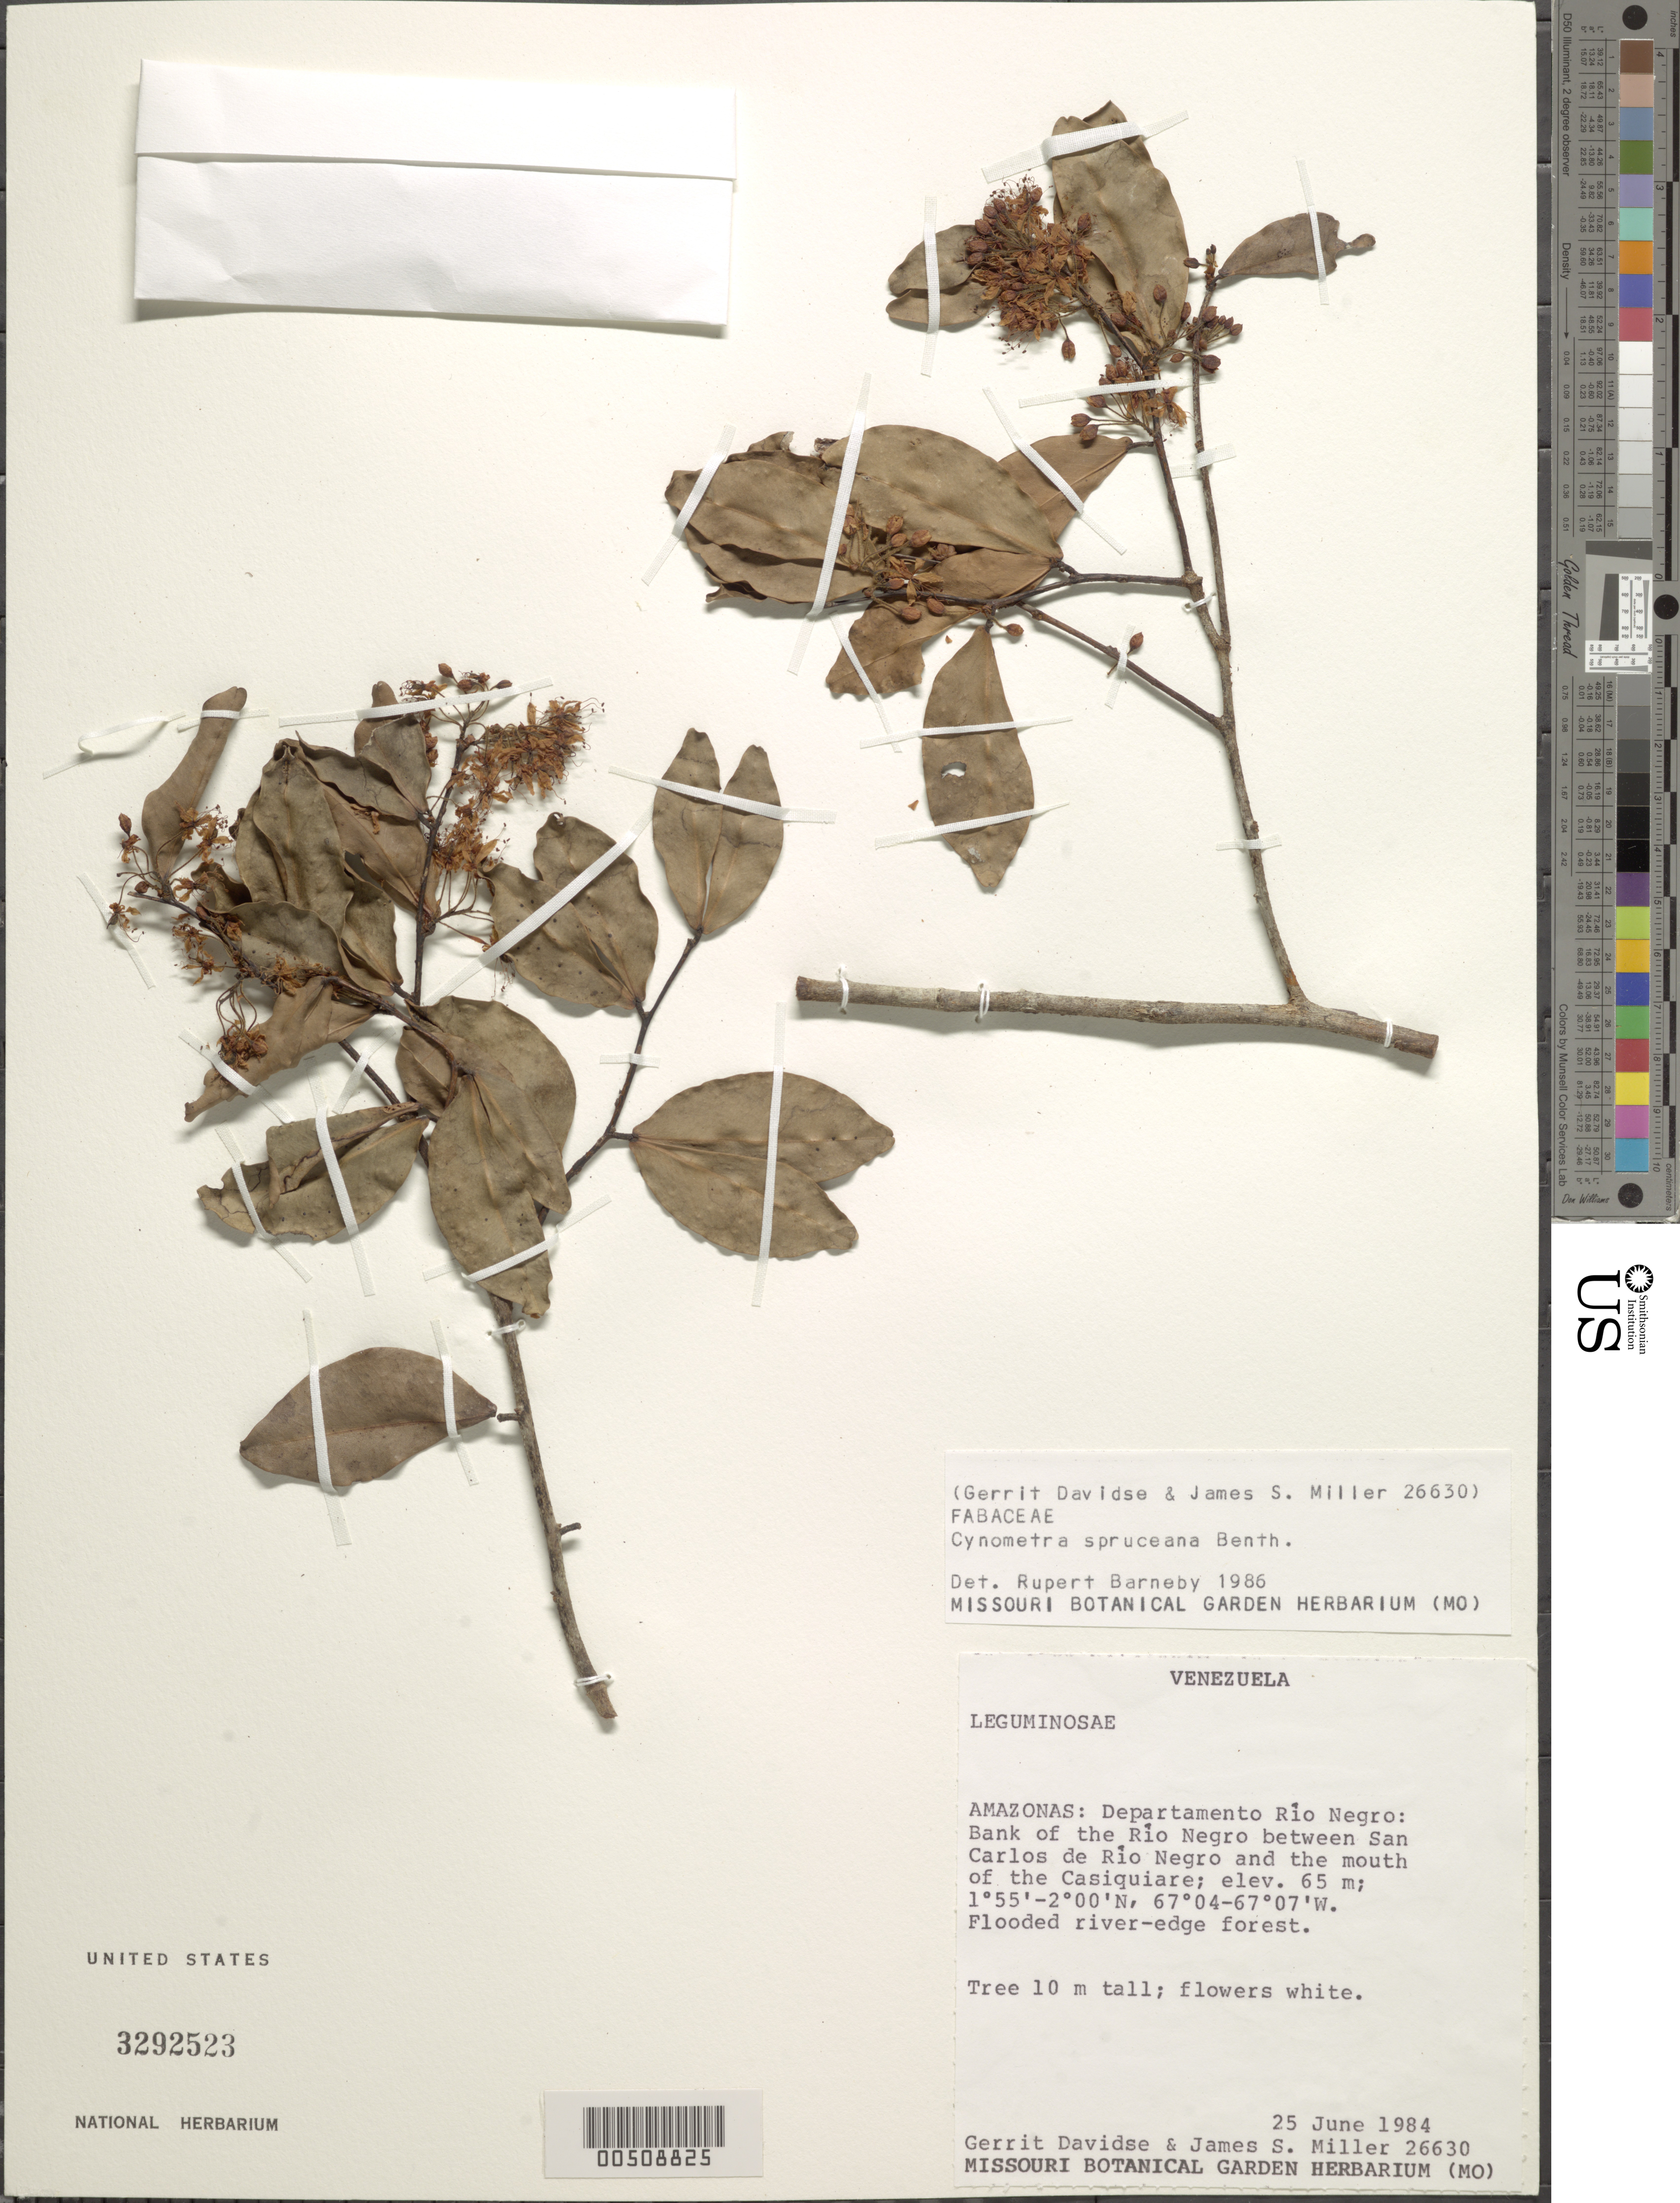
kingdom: Plantae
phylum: Tracheophyta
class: Magnoliopsida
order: Fabales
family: Fabaceae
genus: Cynometra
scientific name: Cynometra spruceana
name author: Benth. in Mart.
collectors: G. Davidse & J. S. Miller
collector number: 26630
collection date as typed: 25 Jun 1984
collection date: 1984-06-25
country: Venezuela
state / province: Amazonas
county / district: Rio Negro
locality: Between san carlos de rio negro and mouth of casiquiare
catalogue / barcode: US 3292523